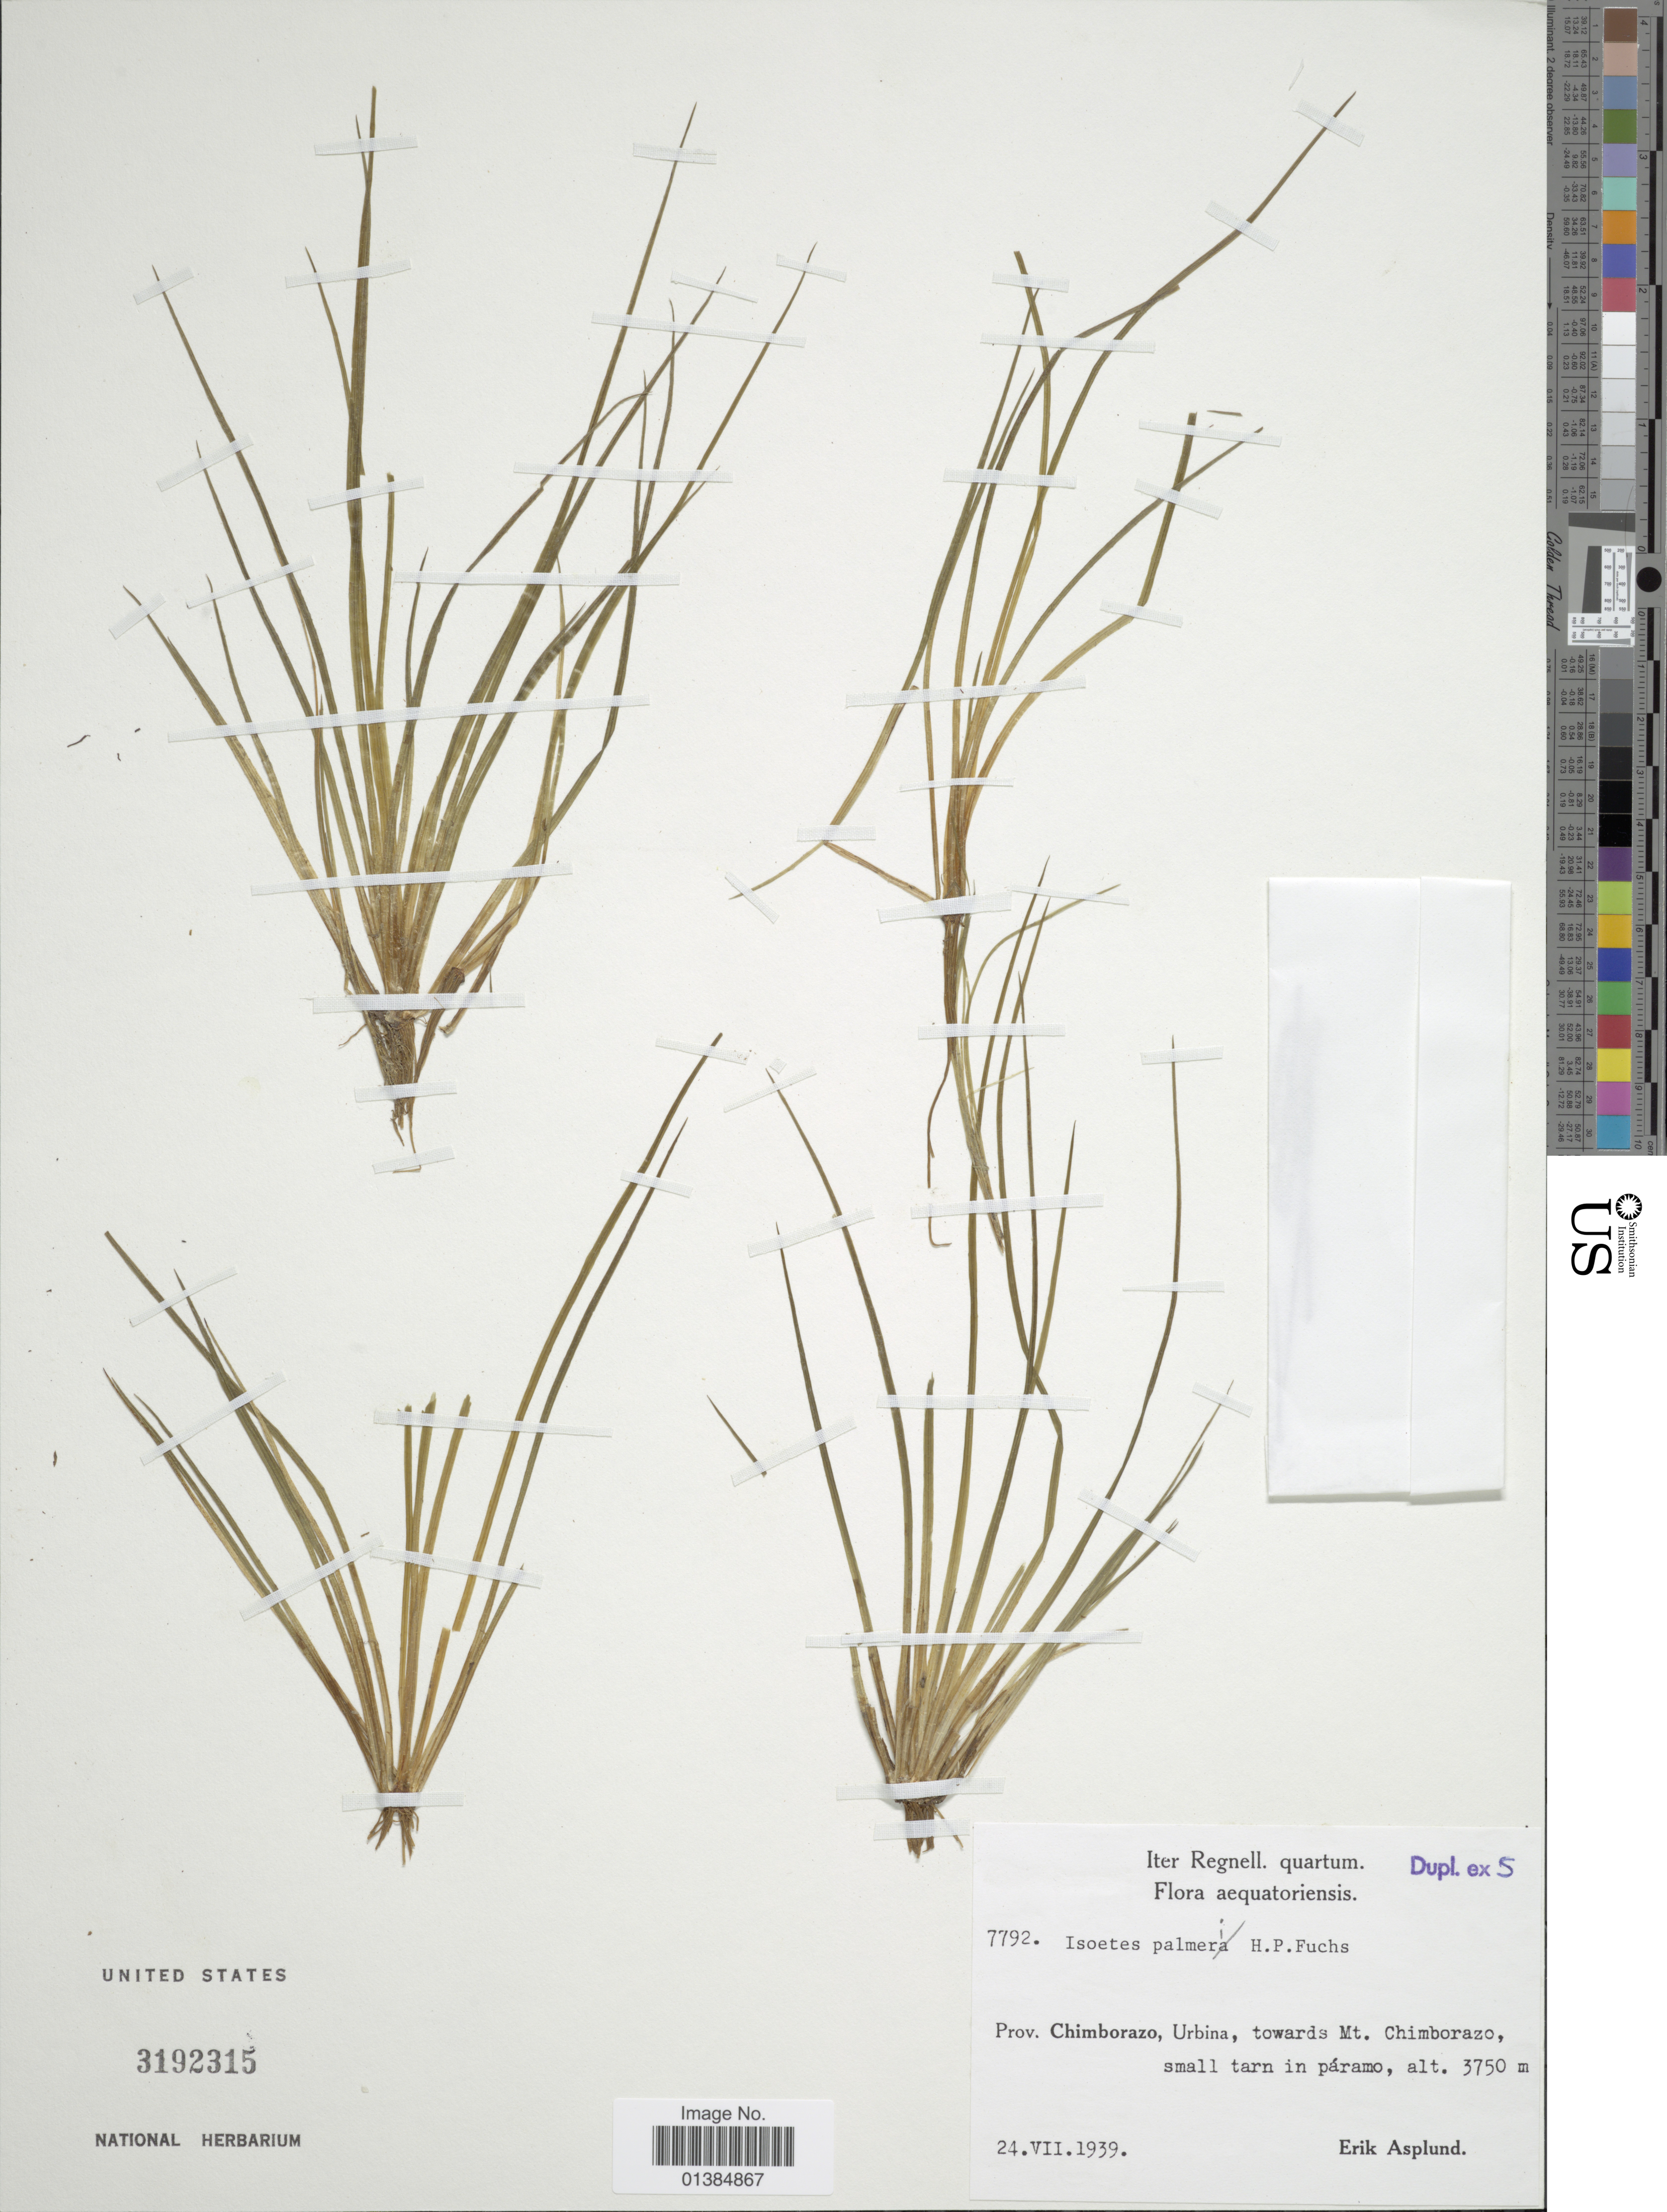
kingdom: Plantae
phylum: Tracheophyta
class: Lycopodiopsida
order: Isoetales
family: Isoetaceae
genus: Isoetes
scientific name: Isoetes palmeri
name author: H.P. Fuchs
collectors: E. Asplund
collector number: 7792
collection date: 1939-07-24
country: Ecuador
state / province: Chimborazo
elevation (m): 3750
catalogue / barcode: US 3192315